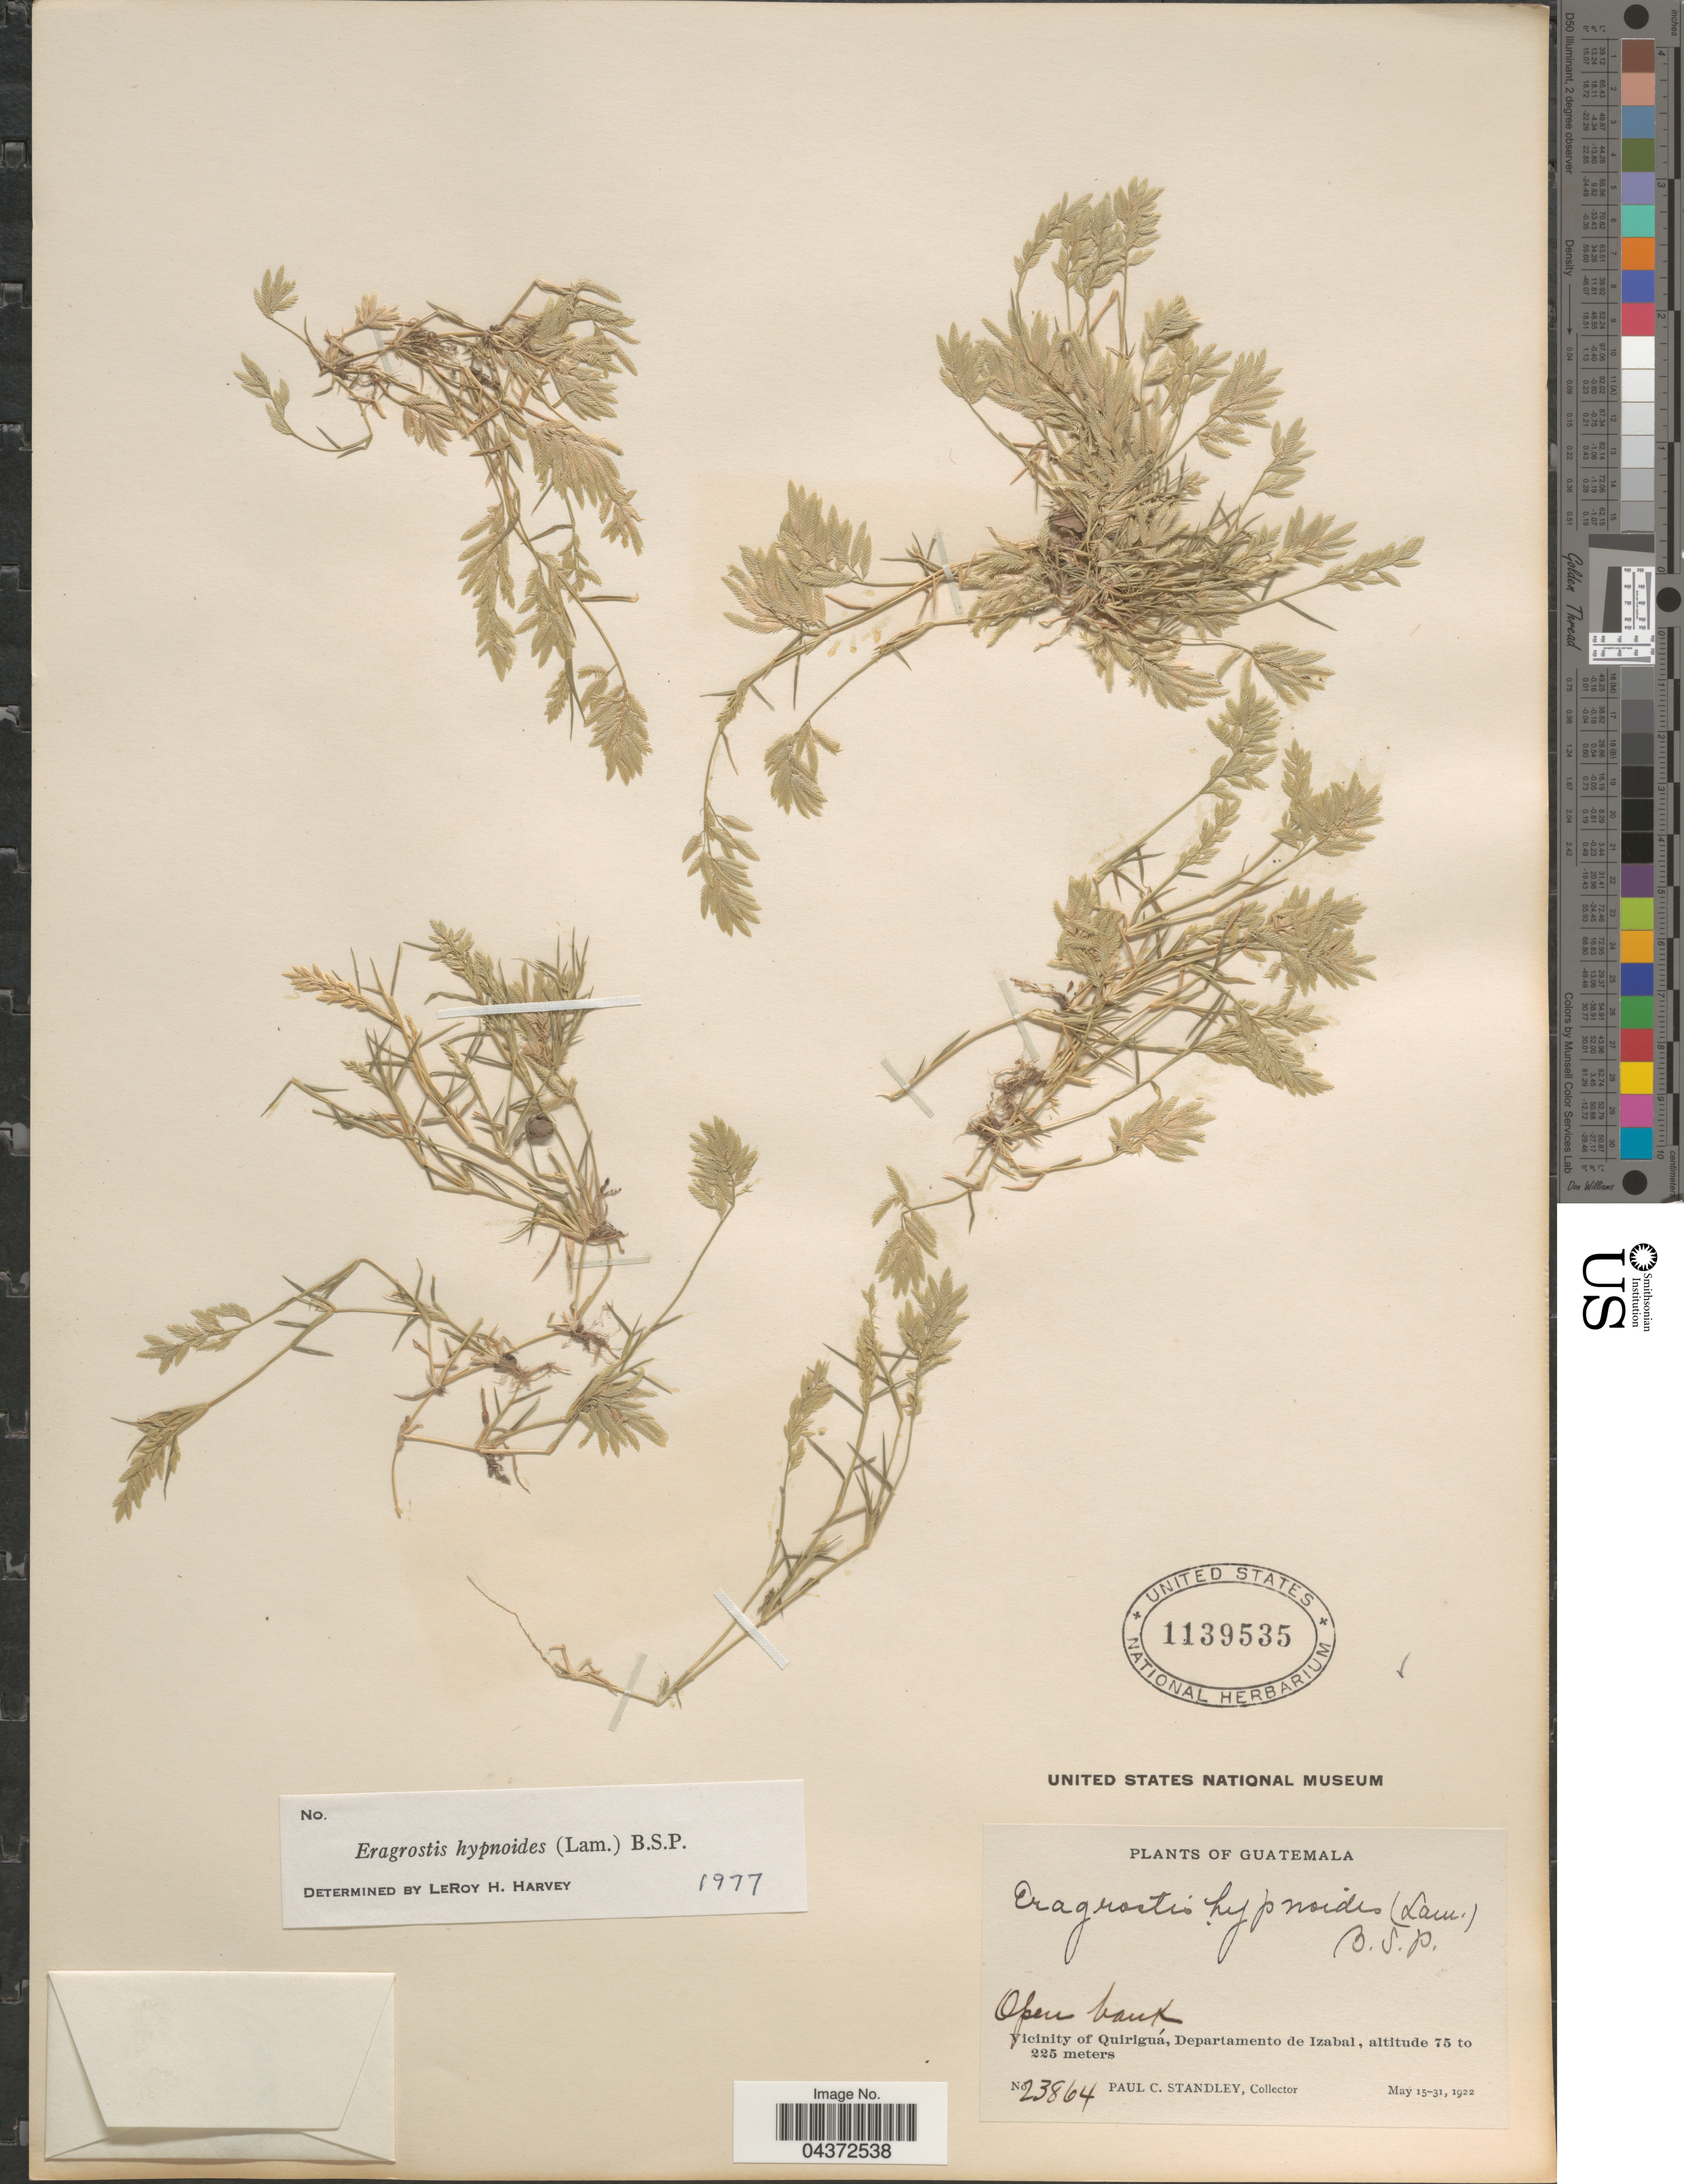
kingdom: Plantae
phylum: Tracheophyta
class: Liliopsida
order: Poales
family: Poaceae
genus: Eragrostis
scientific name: Eragrostis hypnoides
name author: (Lam.) Britton, Stearns & Poggenb.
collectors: P. C. Standley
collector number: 23864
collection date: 1922-05-15/1922-05-31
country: Guatemala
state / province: Izabal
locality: Open bank. Vicinity of Quiriguá, Departamento de Izabal.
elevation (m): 75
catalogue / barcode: US 1139535